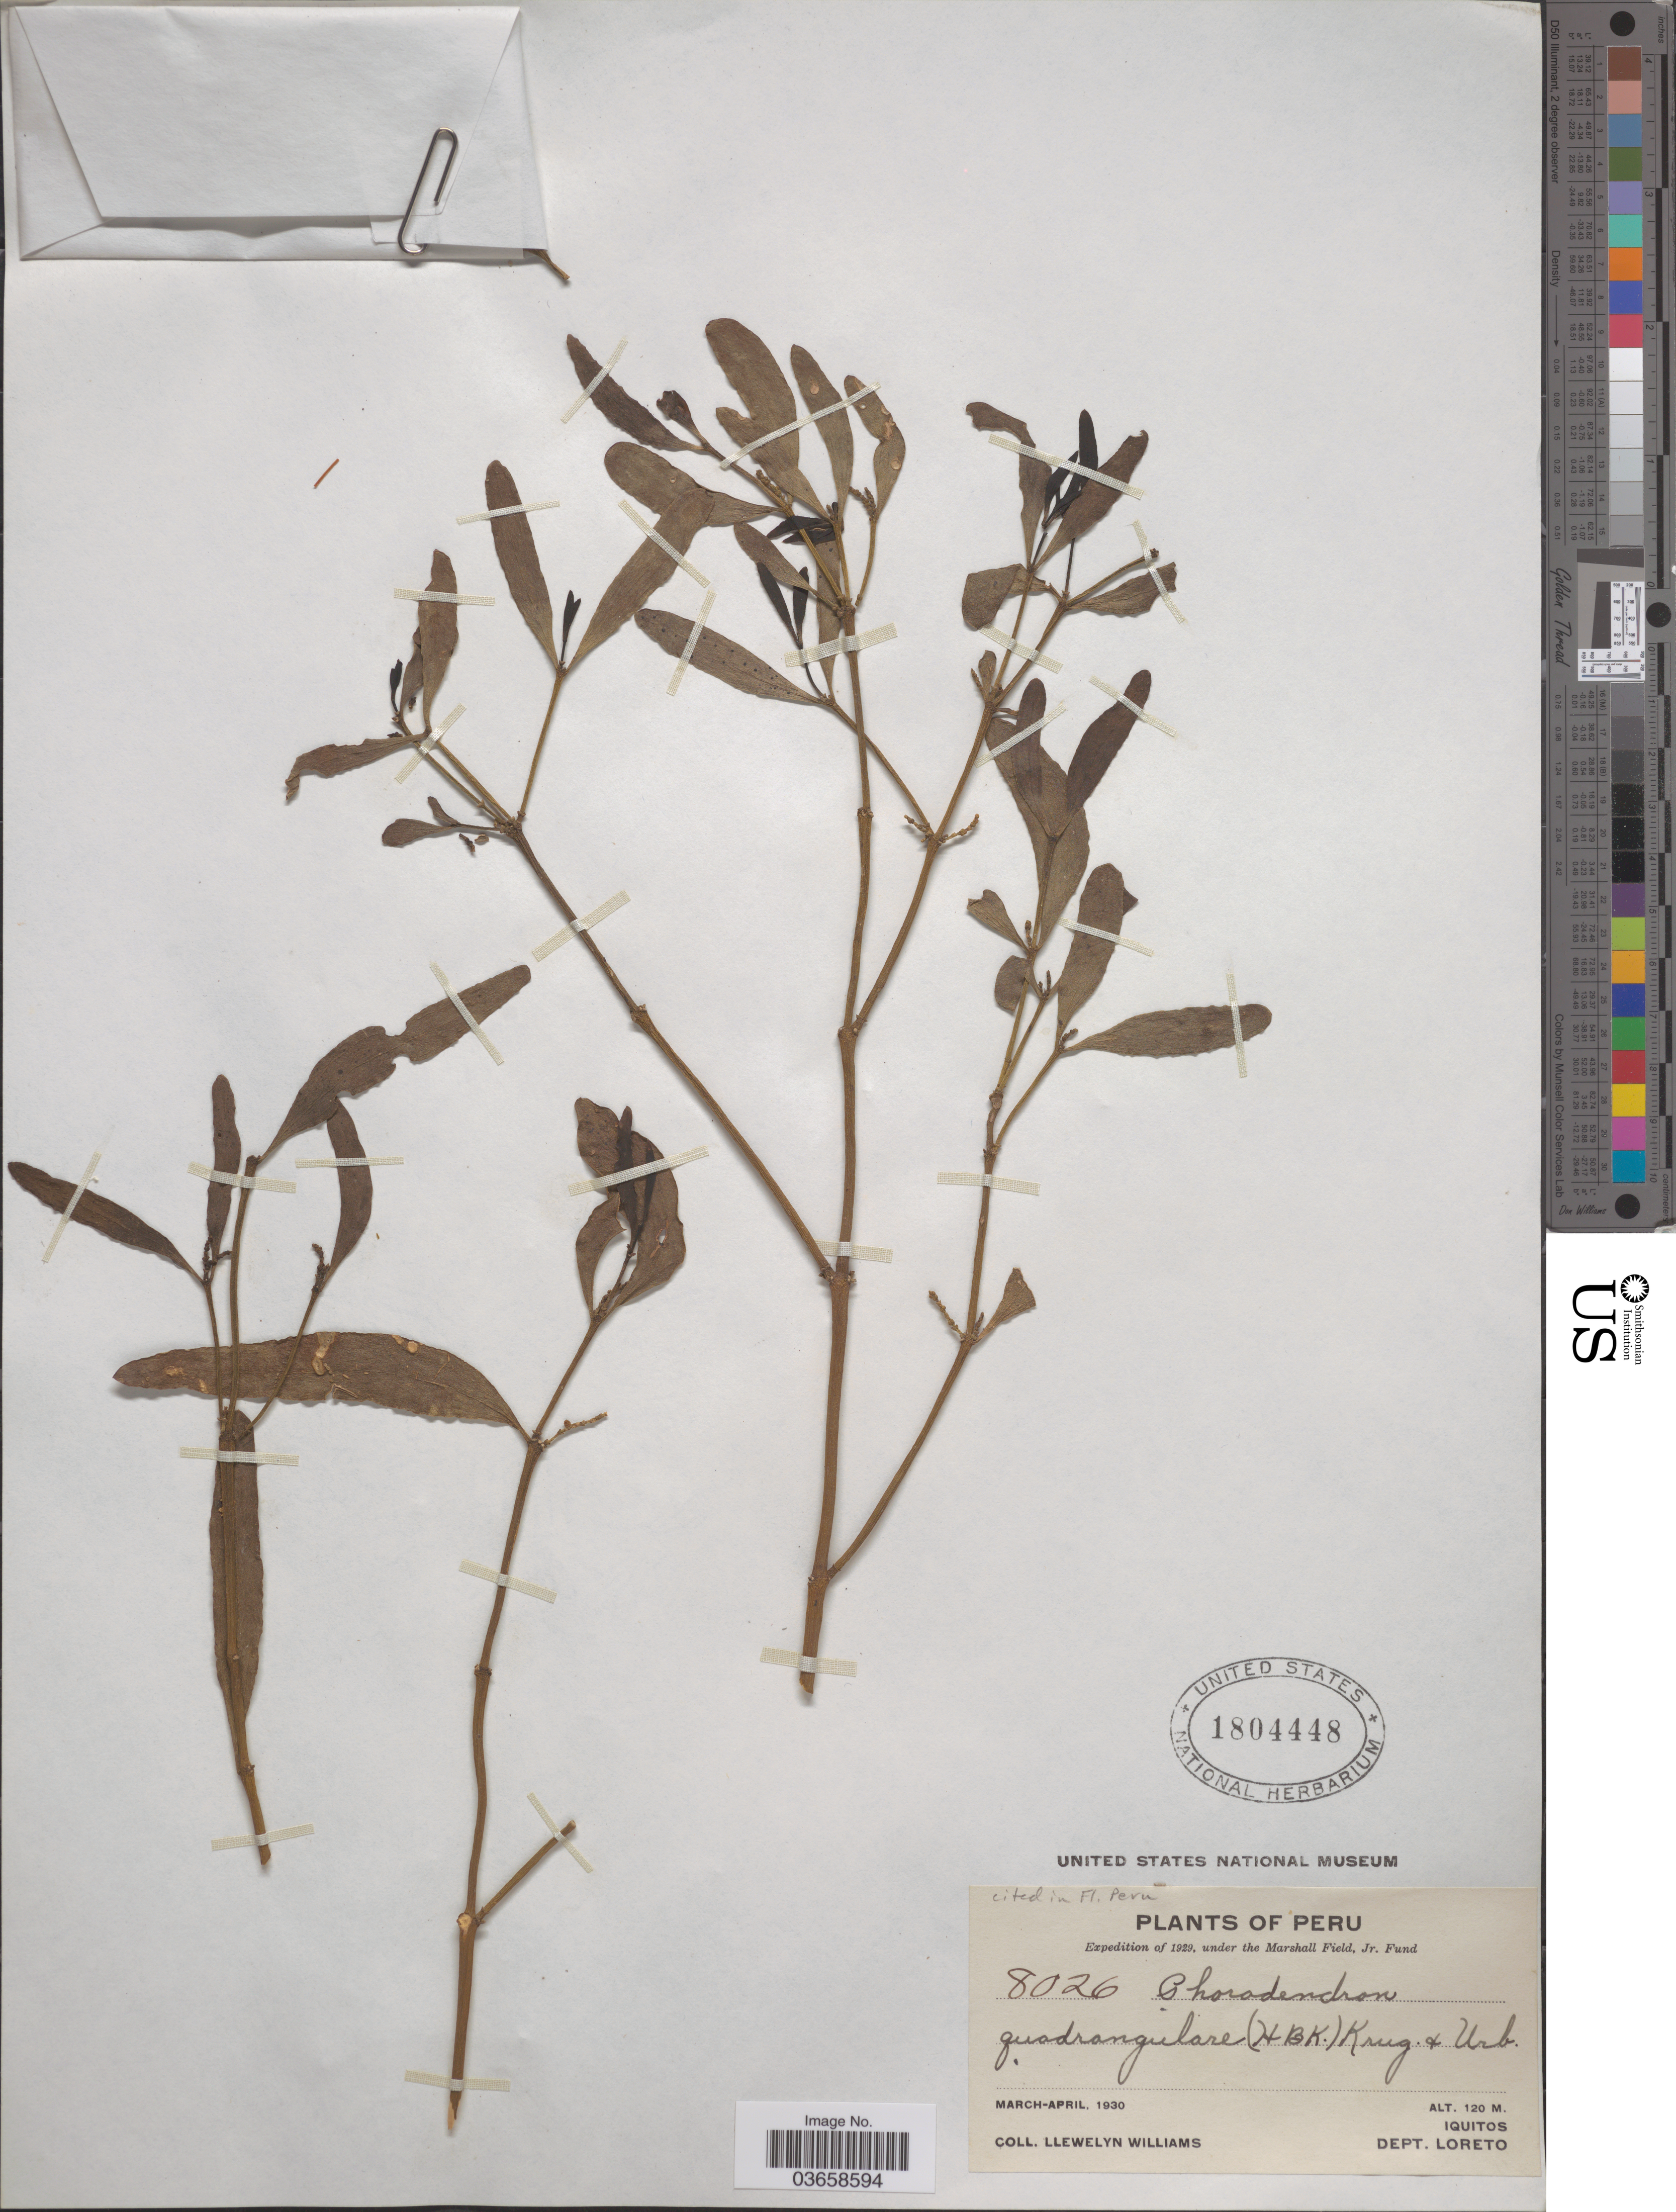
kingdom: Plantae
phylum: Tracheophyta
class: Magnoliopsida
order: Santalales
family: Viscaceae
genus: Phoradendron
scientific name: Phoradendron quadrangulare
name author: (Kunth) Griseb.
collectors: Ll. Williams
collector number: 8026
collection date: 1930-03/1930-04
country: Peru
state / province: Loreto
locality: Iquitos. Dept. Loretos.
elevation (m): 120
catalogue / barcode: US 1804448